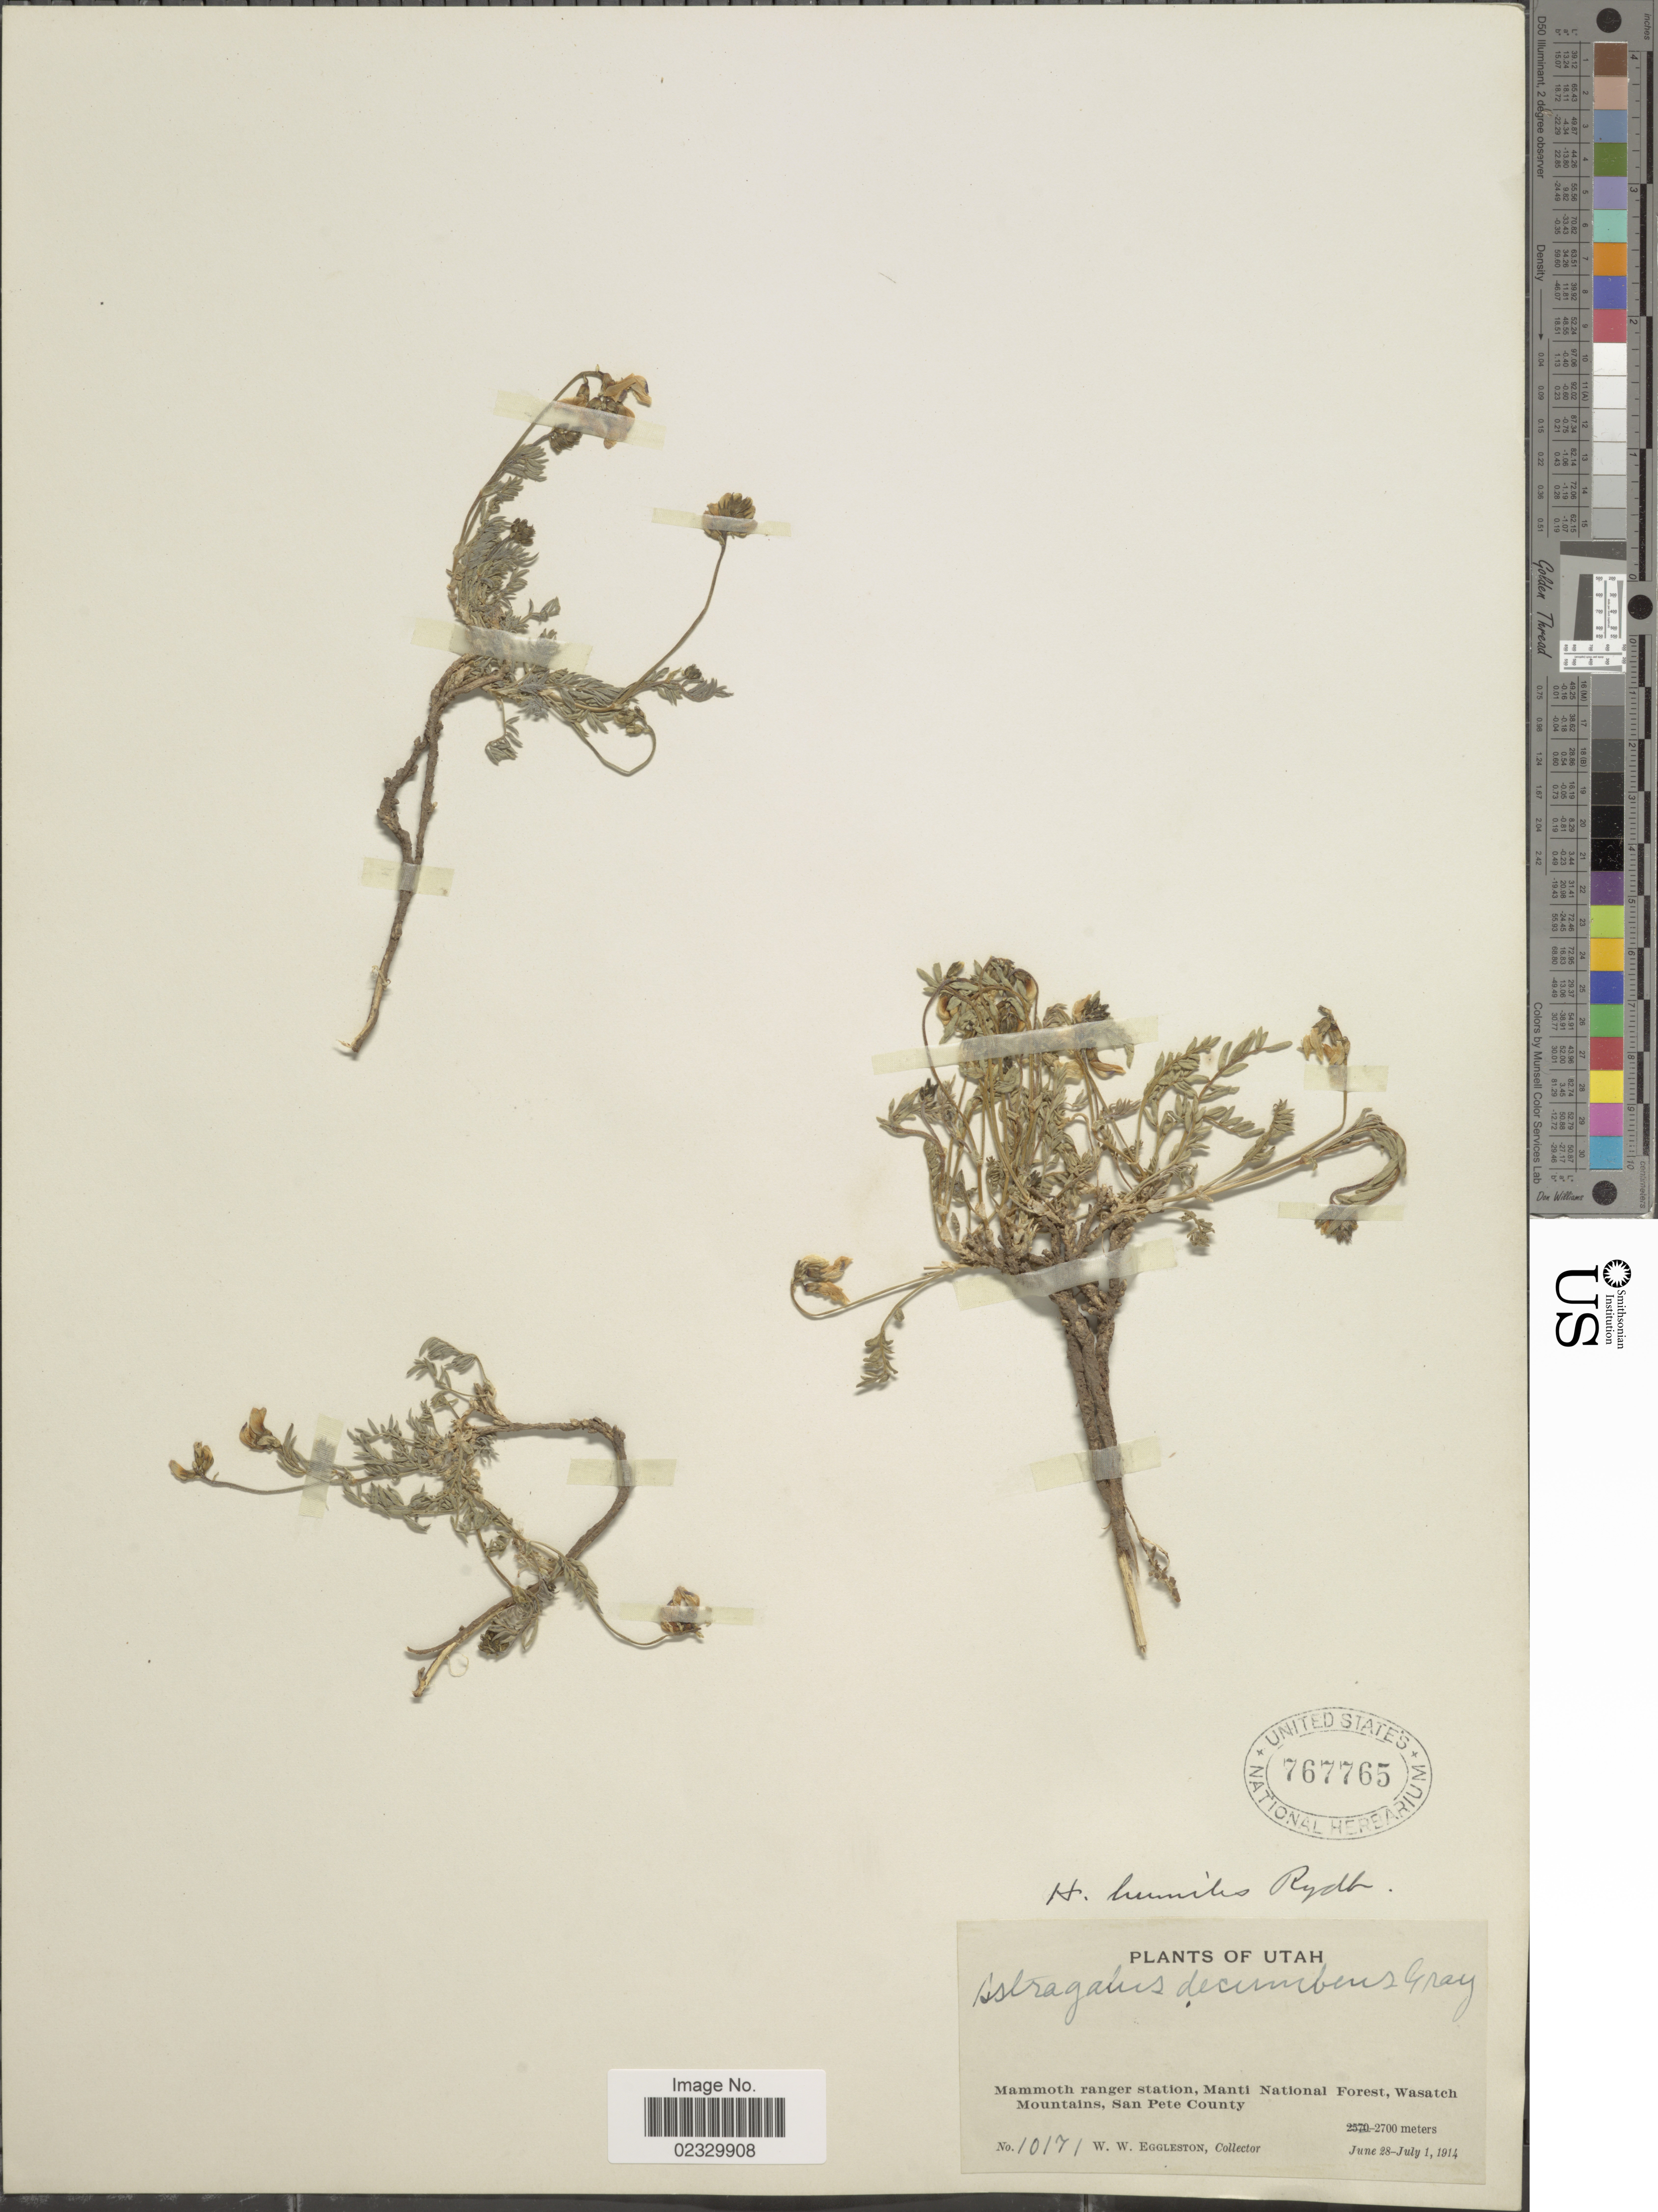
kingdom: Plantae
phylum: Tracheophyta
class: Magnoliopsida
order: Fabales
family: Fabaceae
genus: Astragalus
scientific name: Astragalus carltonii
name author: J.F. Macbr.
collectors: W. W. Eggleston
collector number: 10171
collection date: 1914-06-28/1914-07-01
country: United States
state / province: Utah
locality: Mammoth ranger station, Manti National Forest, Wasatch Mountains, San Pete County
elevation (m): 2700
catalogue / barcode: US 767765